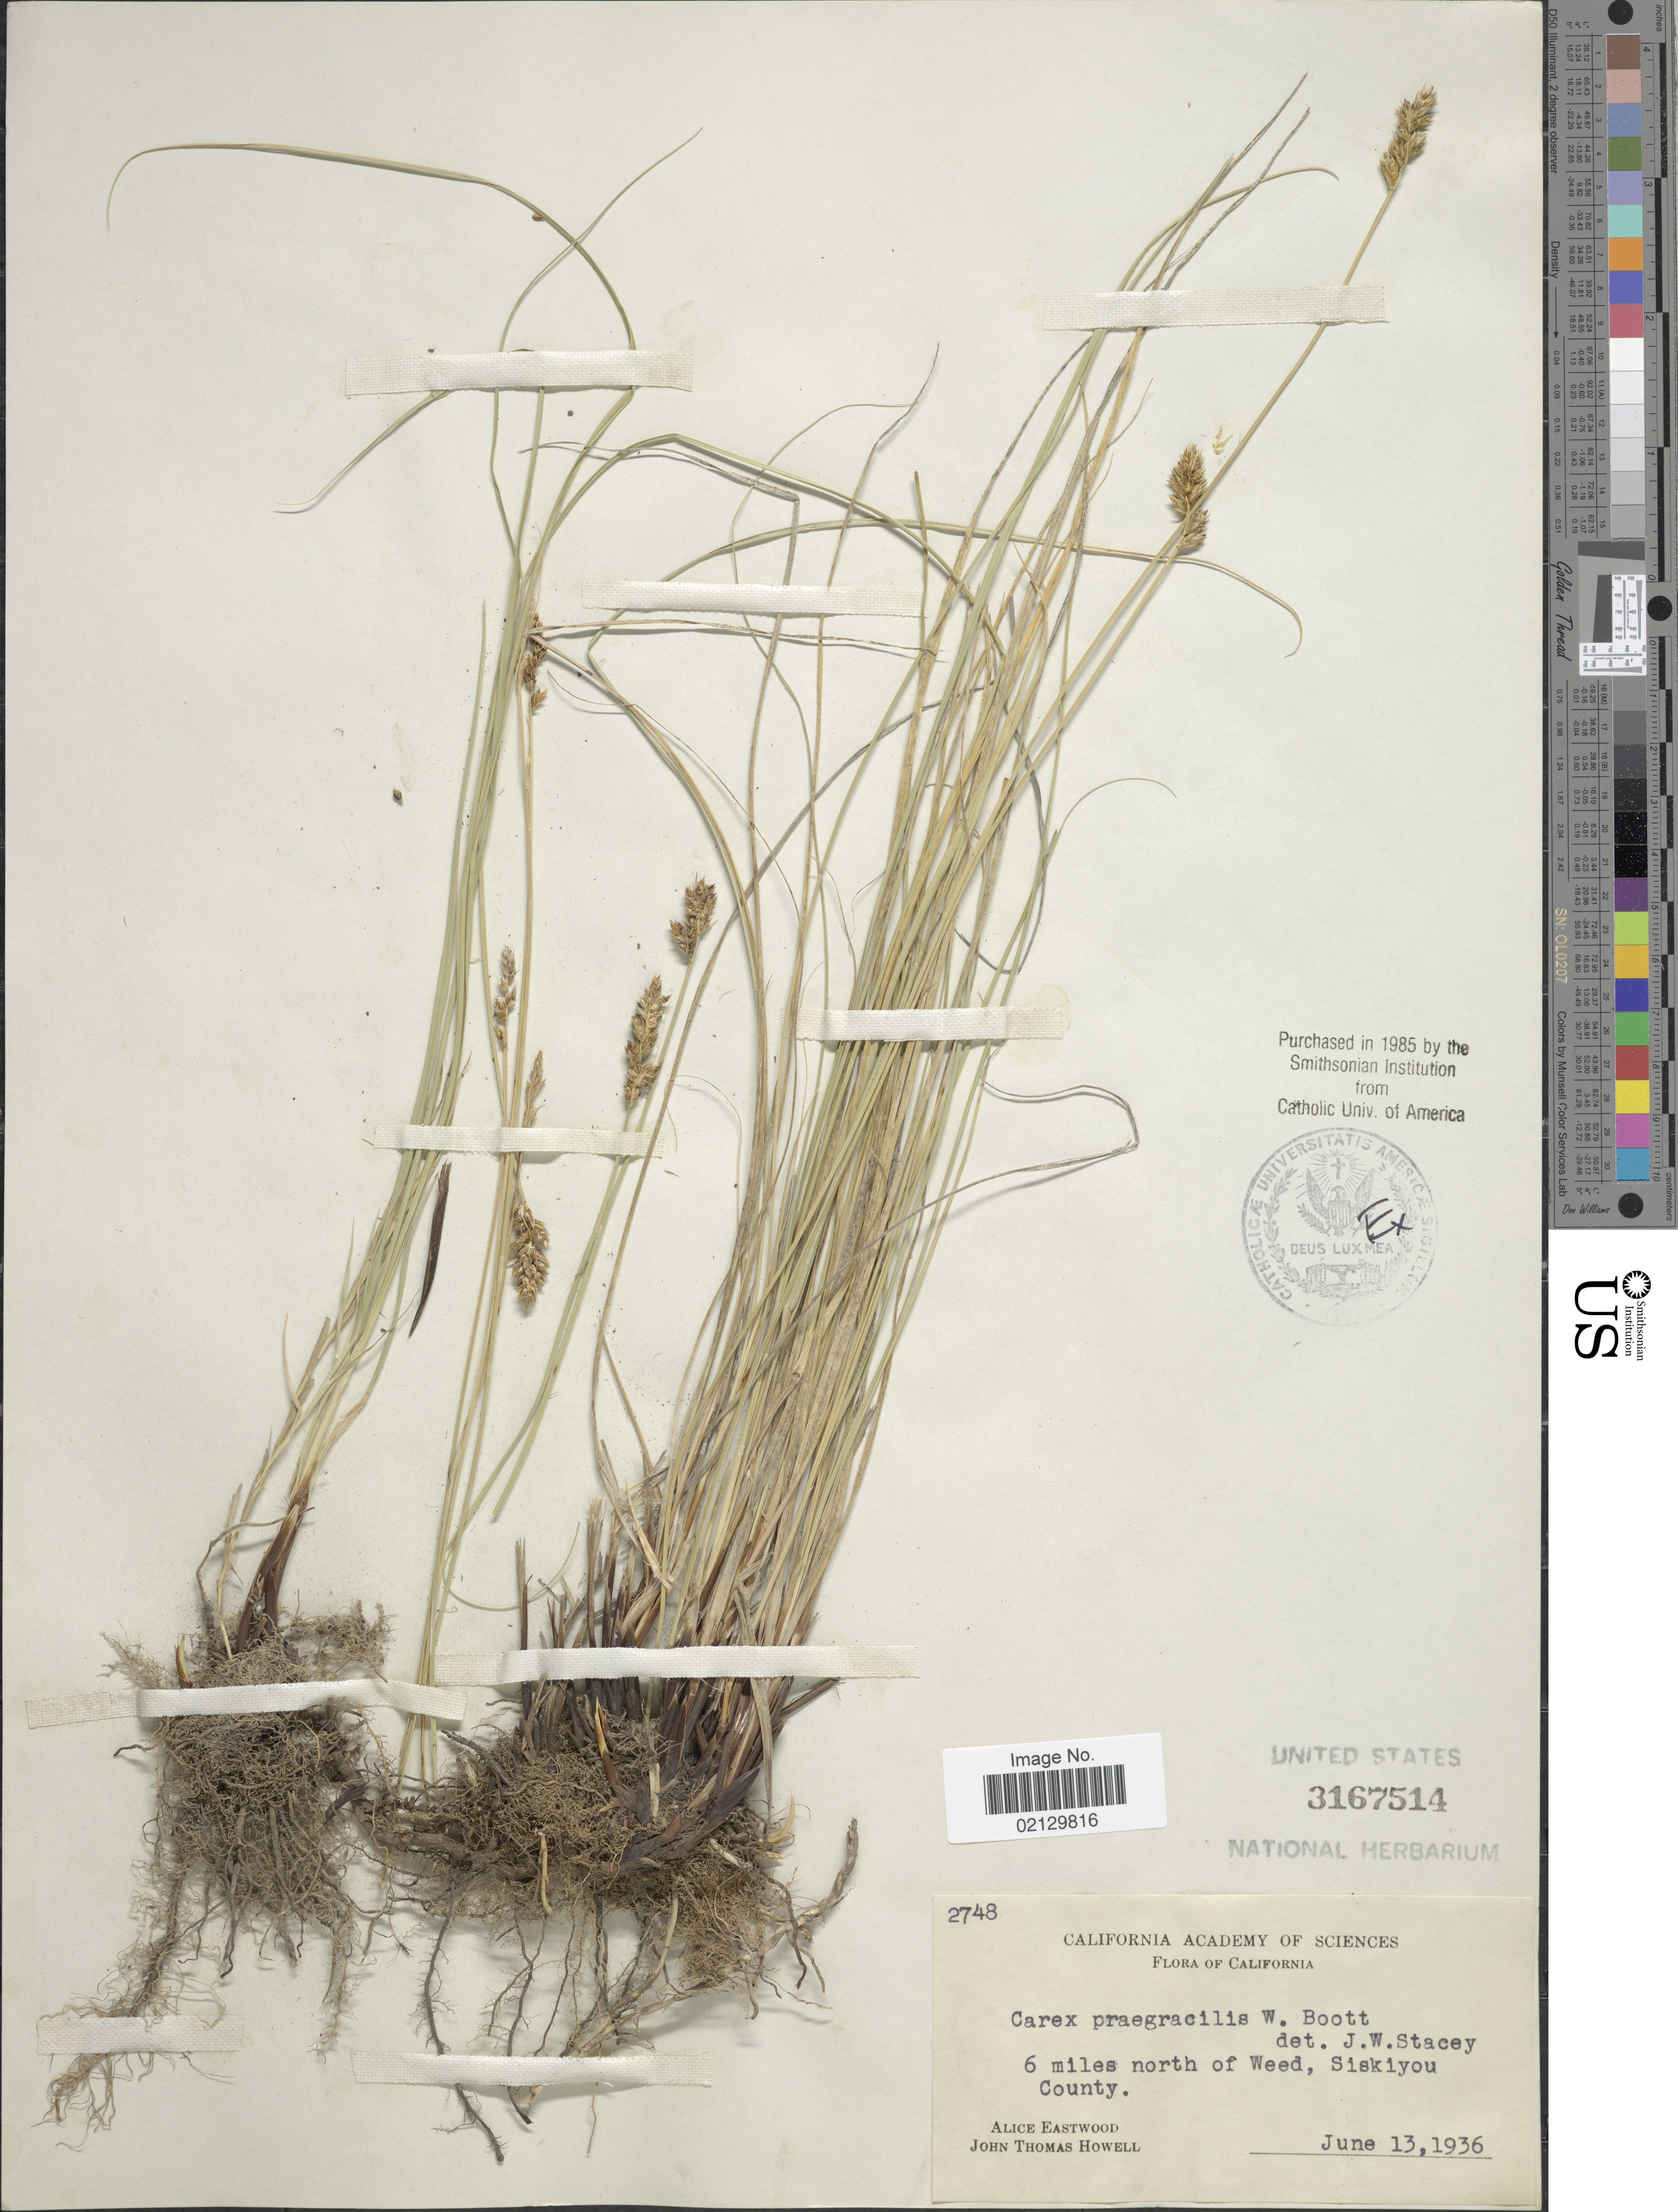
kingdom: Plantae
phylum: Tracheophyta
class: Liliopsida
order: Poales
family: Cyperaceae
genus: Carex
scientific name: Carex praegracilis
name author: W. Boott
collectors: A. Eastwood & J. T. Howell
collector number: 2748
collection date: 1936-06-13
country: United States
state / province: California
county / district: Siskiyou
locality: California. 6 miles north of Weed, Siskiyou County.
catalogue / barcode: US 3167514